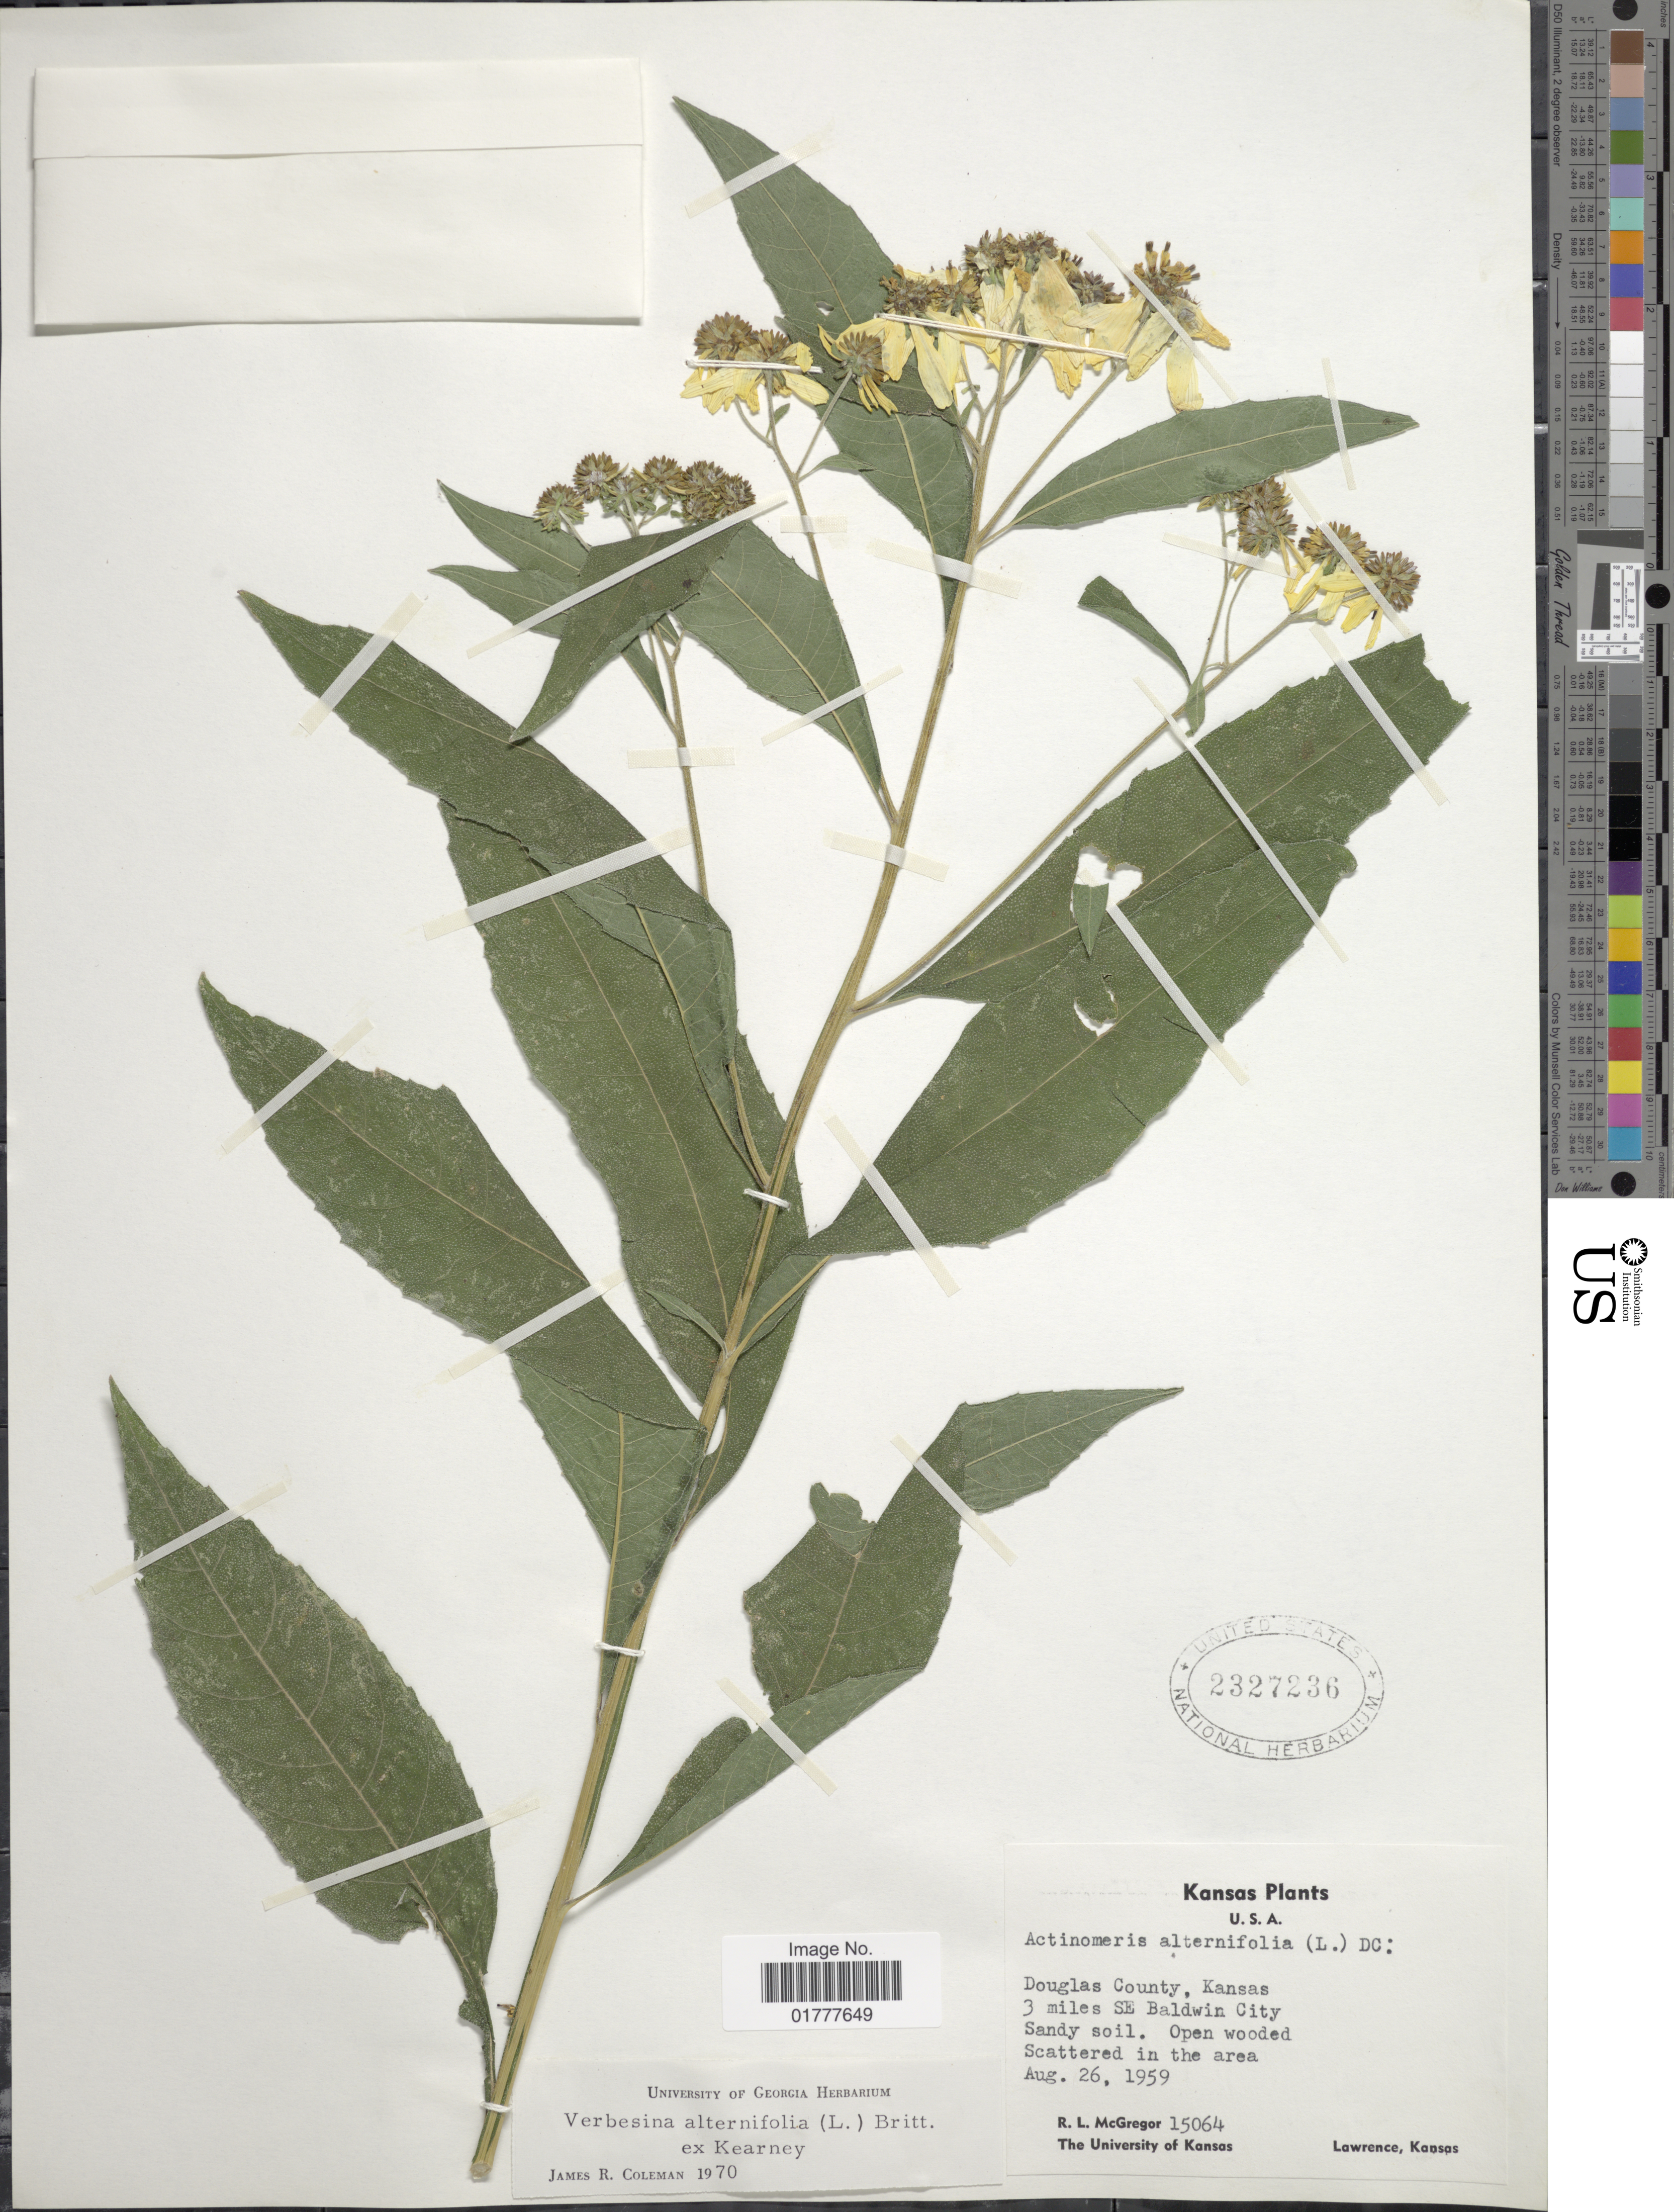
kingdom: Plantae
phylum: Tracheophyta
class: Magnoliopsida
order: Asterales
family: Asteraceae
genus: Actinomeris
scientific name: Actinomeris alternifolia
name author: (L.) DC.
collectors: R. McGregor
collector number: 15064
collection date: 1959-08-26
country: United States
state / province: Kansas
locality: Douglas County, Kansas. 3 miles SE Baldwin City.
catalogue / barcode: US 2327236